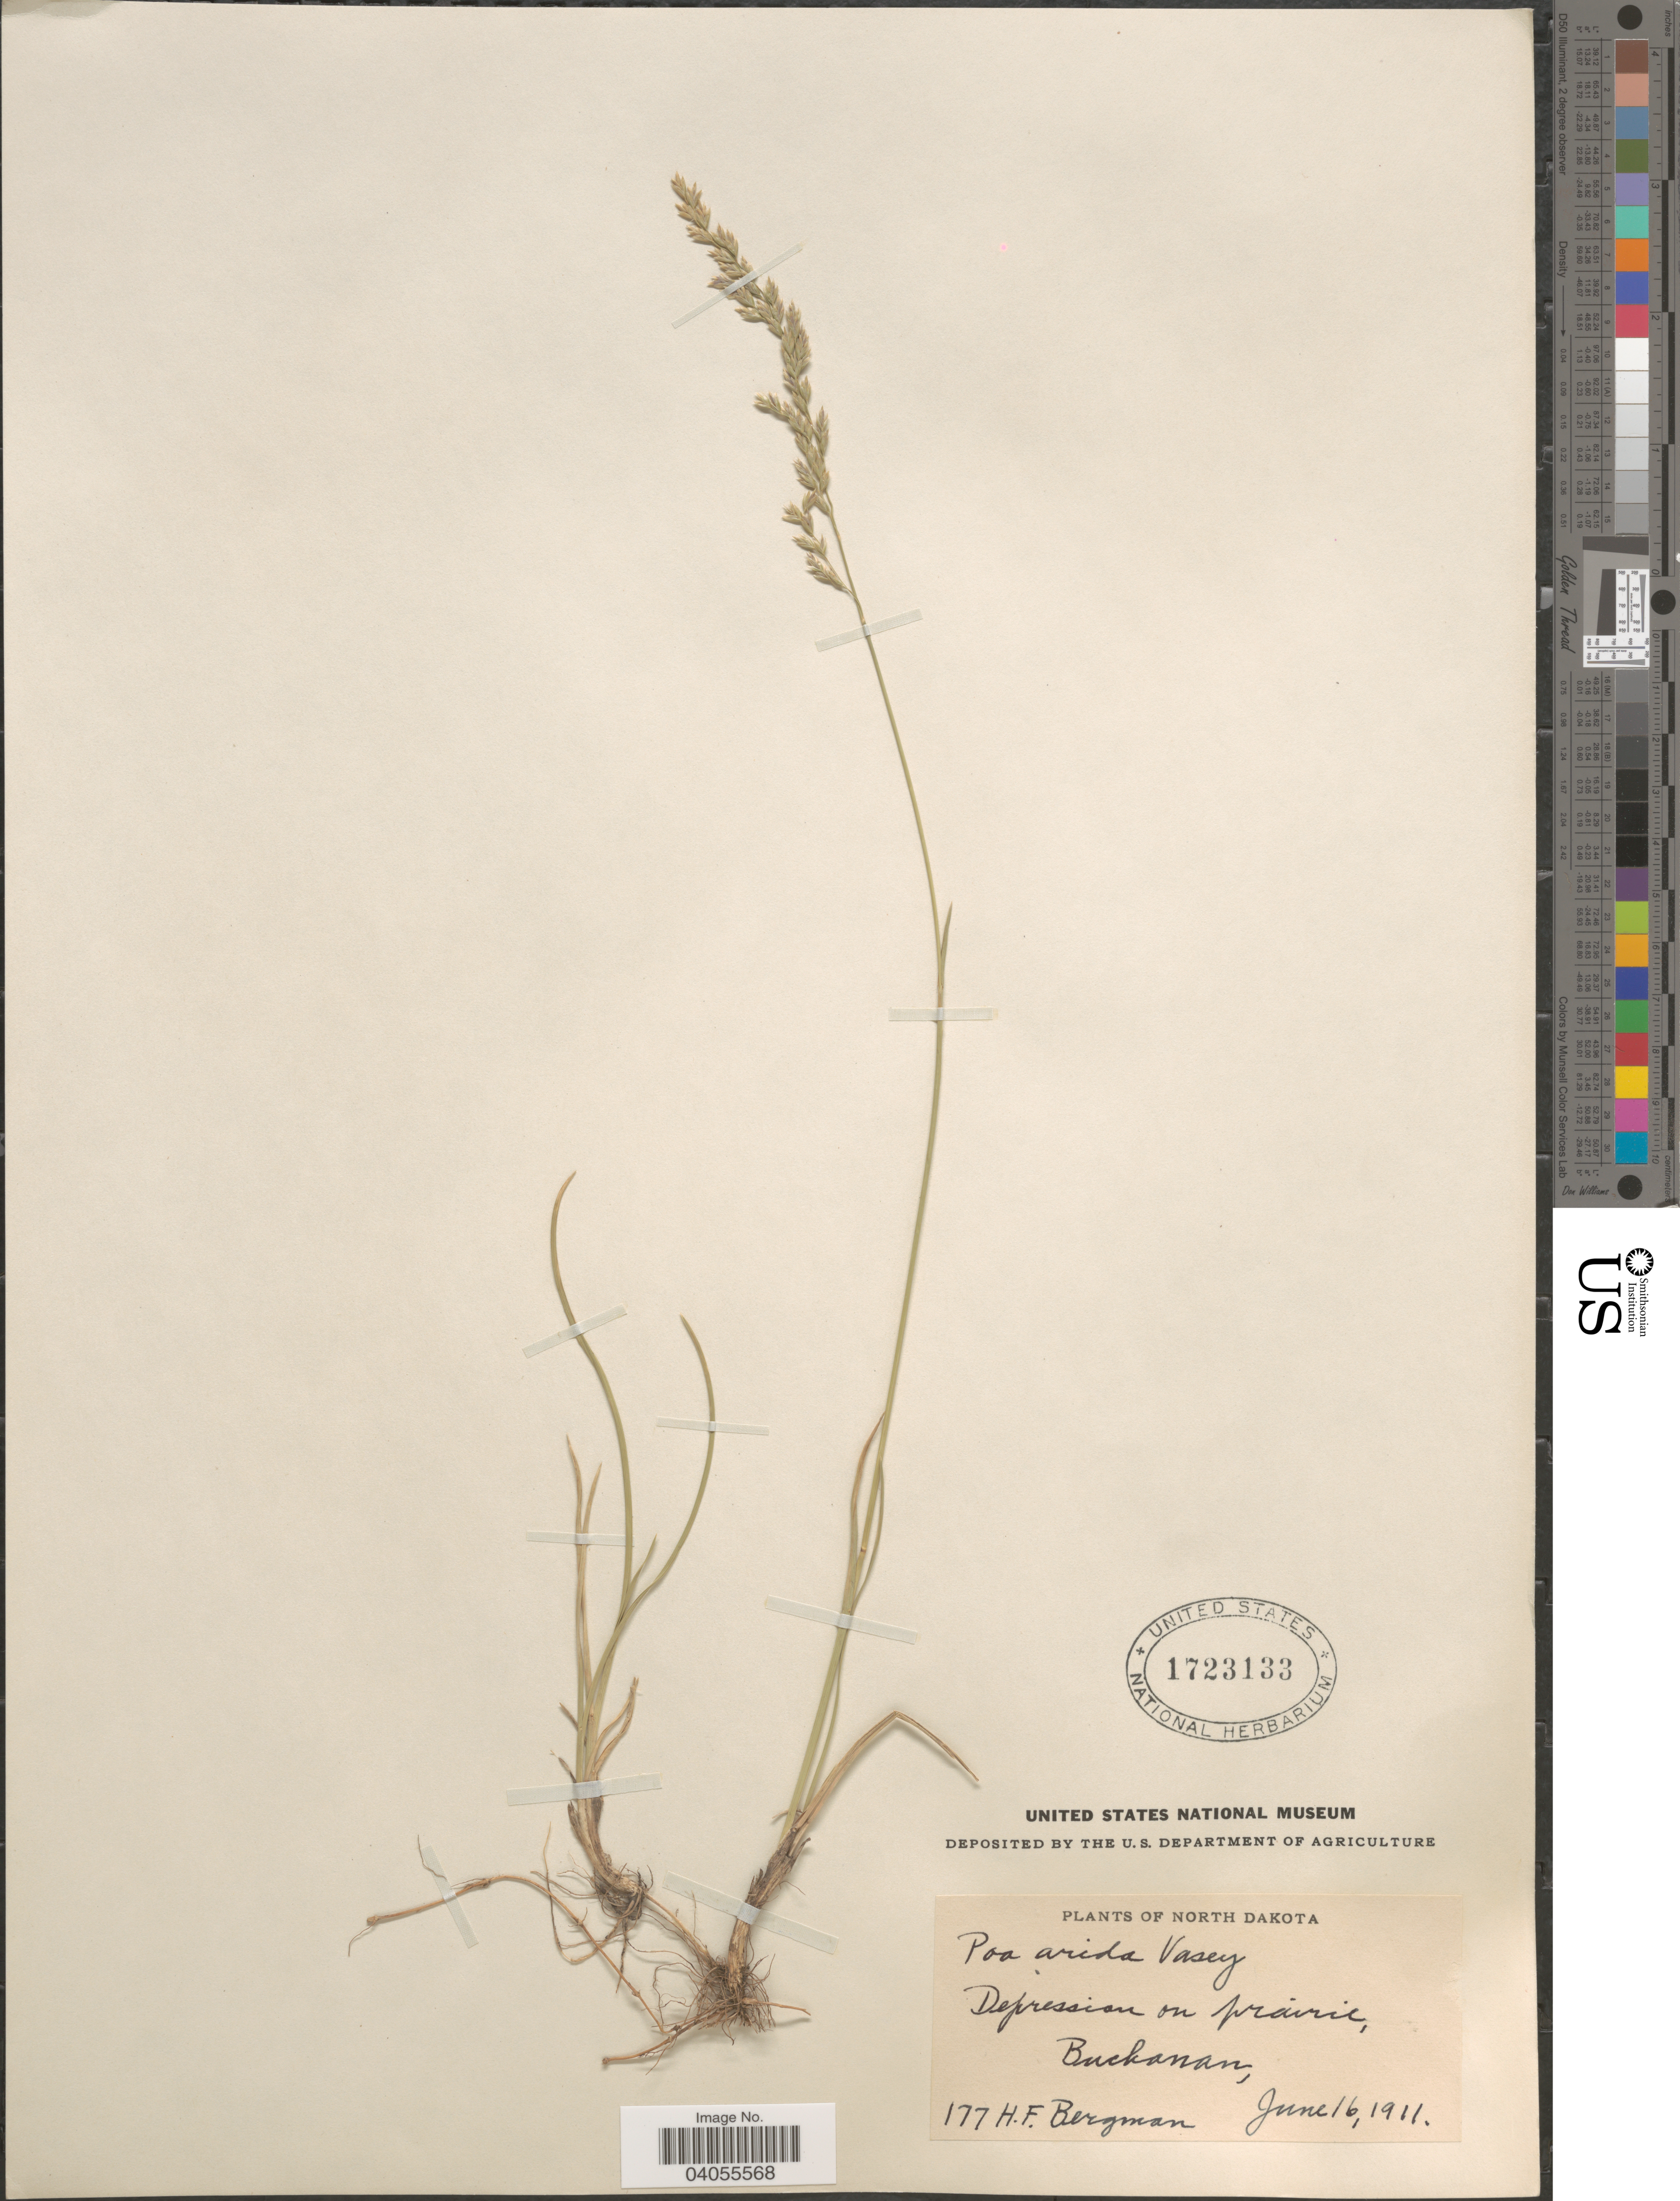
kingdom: Plantae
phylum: Tracheophyta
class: Liliopsida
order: Poales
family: Poaceae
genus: Poa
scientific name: Poa arida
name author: Vasey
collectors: H. Bergman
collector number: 177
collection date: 1911-06-16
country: United States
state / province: North Dakota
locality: Depression on prairie, Buchanan.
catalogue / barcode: US 1723133